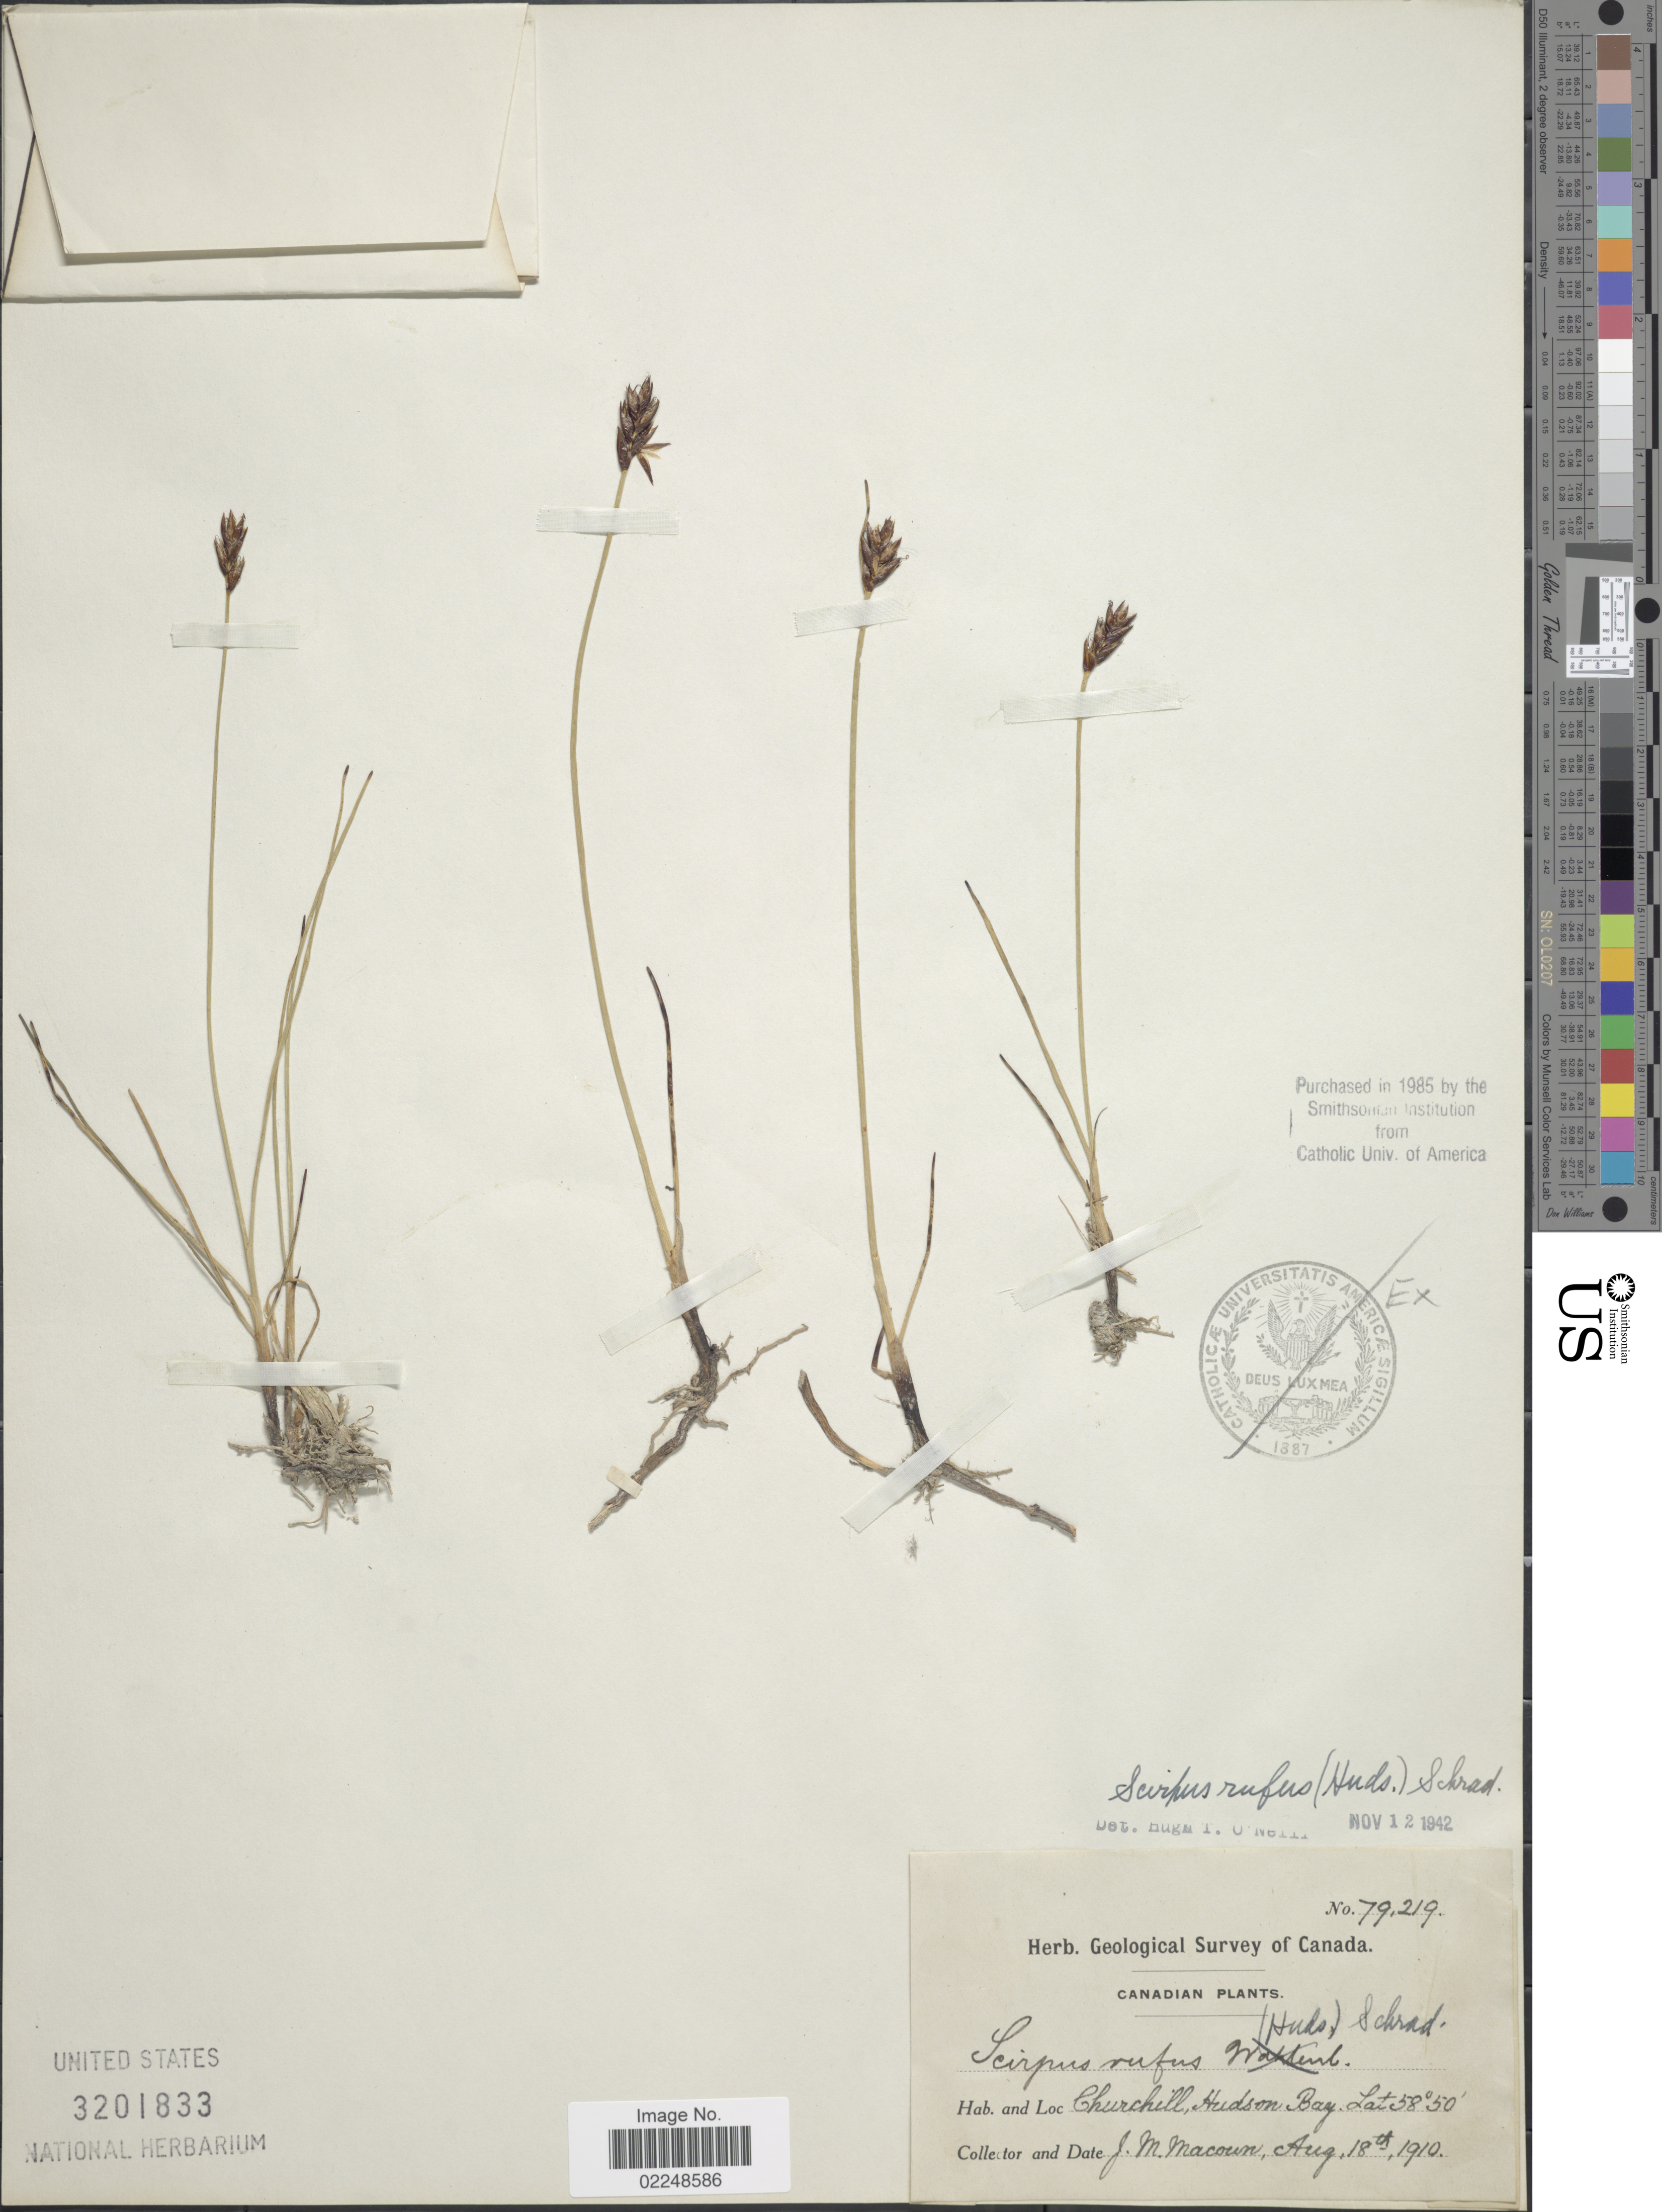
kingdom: Plantae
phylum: Tracheophyta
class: Liliopsida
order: Poales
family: Cyperaceae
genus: Blysmopsis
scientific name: Blysmopsis rufa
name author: (Huds.) Oteng-Yeb.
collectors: J. M. Macoun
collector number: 79219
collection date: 1910-08-18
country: Canada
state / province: Manitoba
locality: Churchill, Hudson Bay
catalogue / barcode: US 3201833